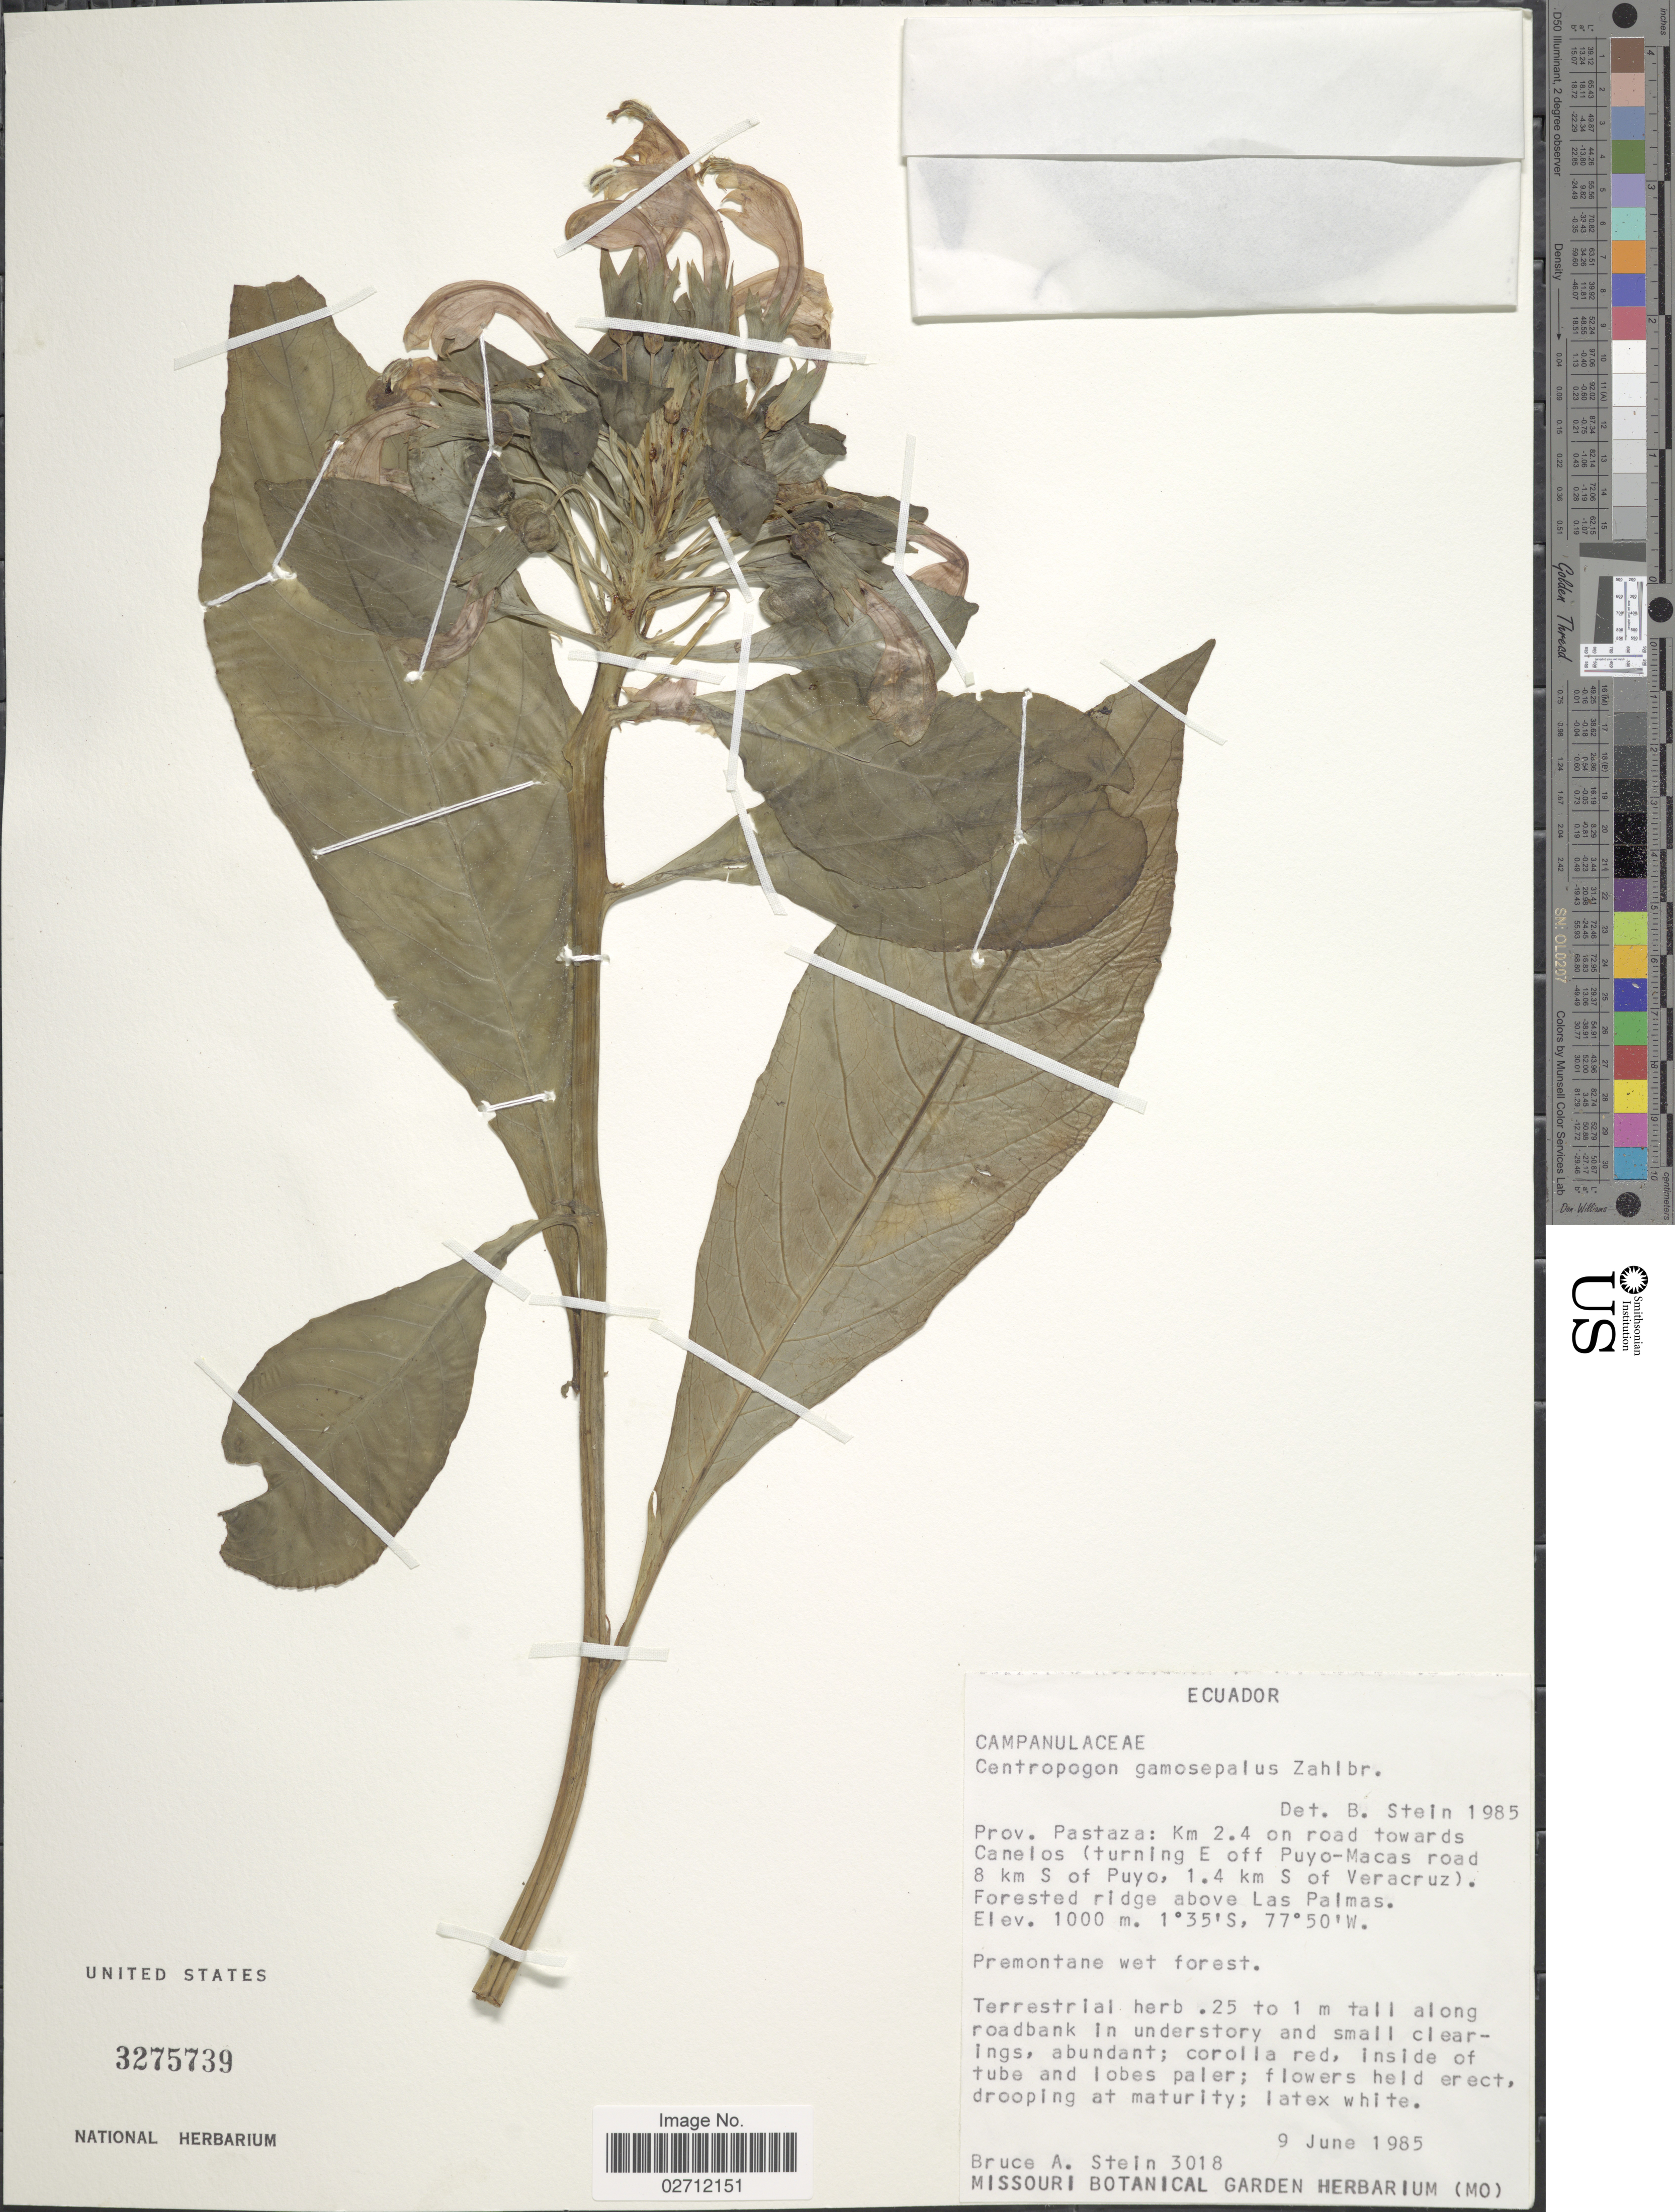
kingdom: Plantae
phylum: Tracheophyta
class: Magnoliopsida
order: Asterales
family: Campanulaceae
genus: Centropogon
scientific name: Centropogon gamosepalus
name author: Zahlbr.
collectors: B. A. Stein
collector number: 3018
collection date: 1985-06-09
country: Ecuador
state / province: Pastaza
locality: Km 2.4 on road towards Canelos (turning E off Puyo-Macas road 8 km S of Puyo, 1.4 km S of Veracruz), forested ridge above Las Palmas.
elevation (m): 1000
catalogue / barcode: US 3275739